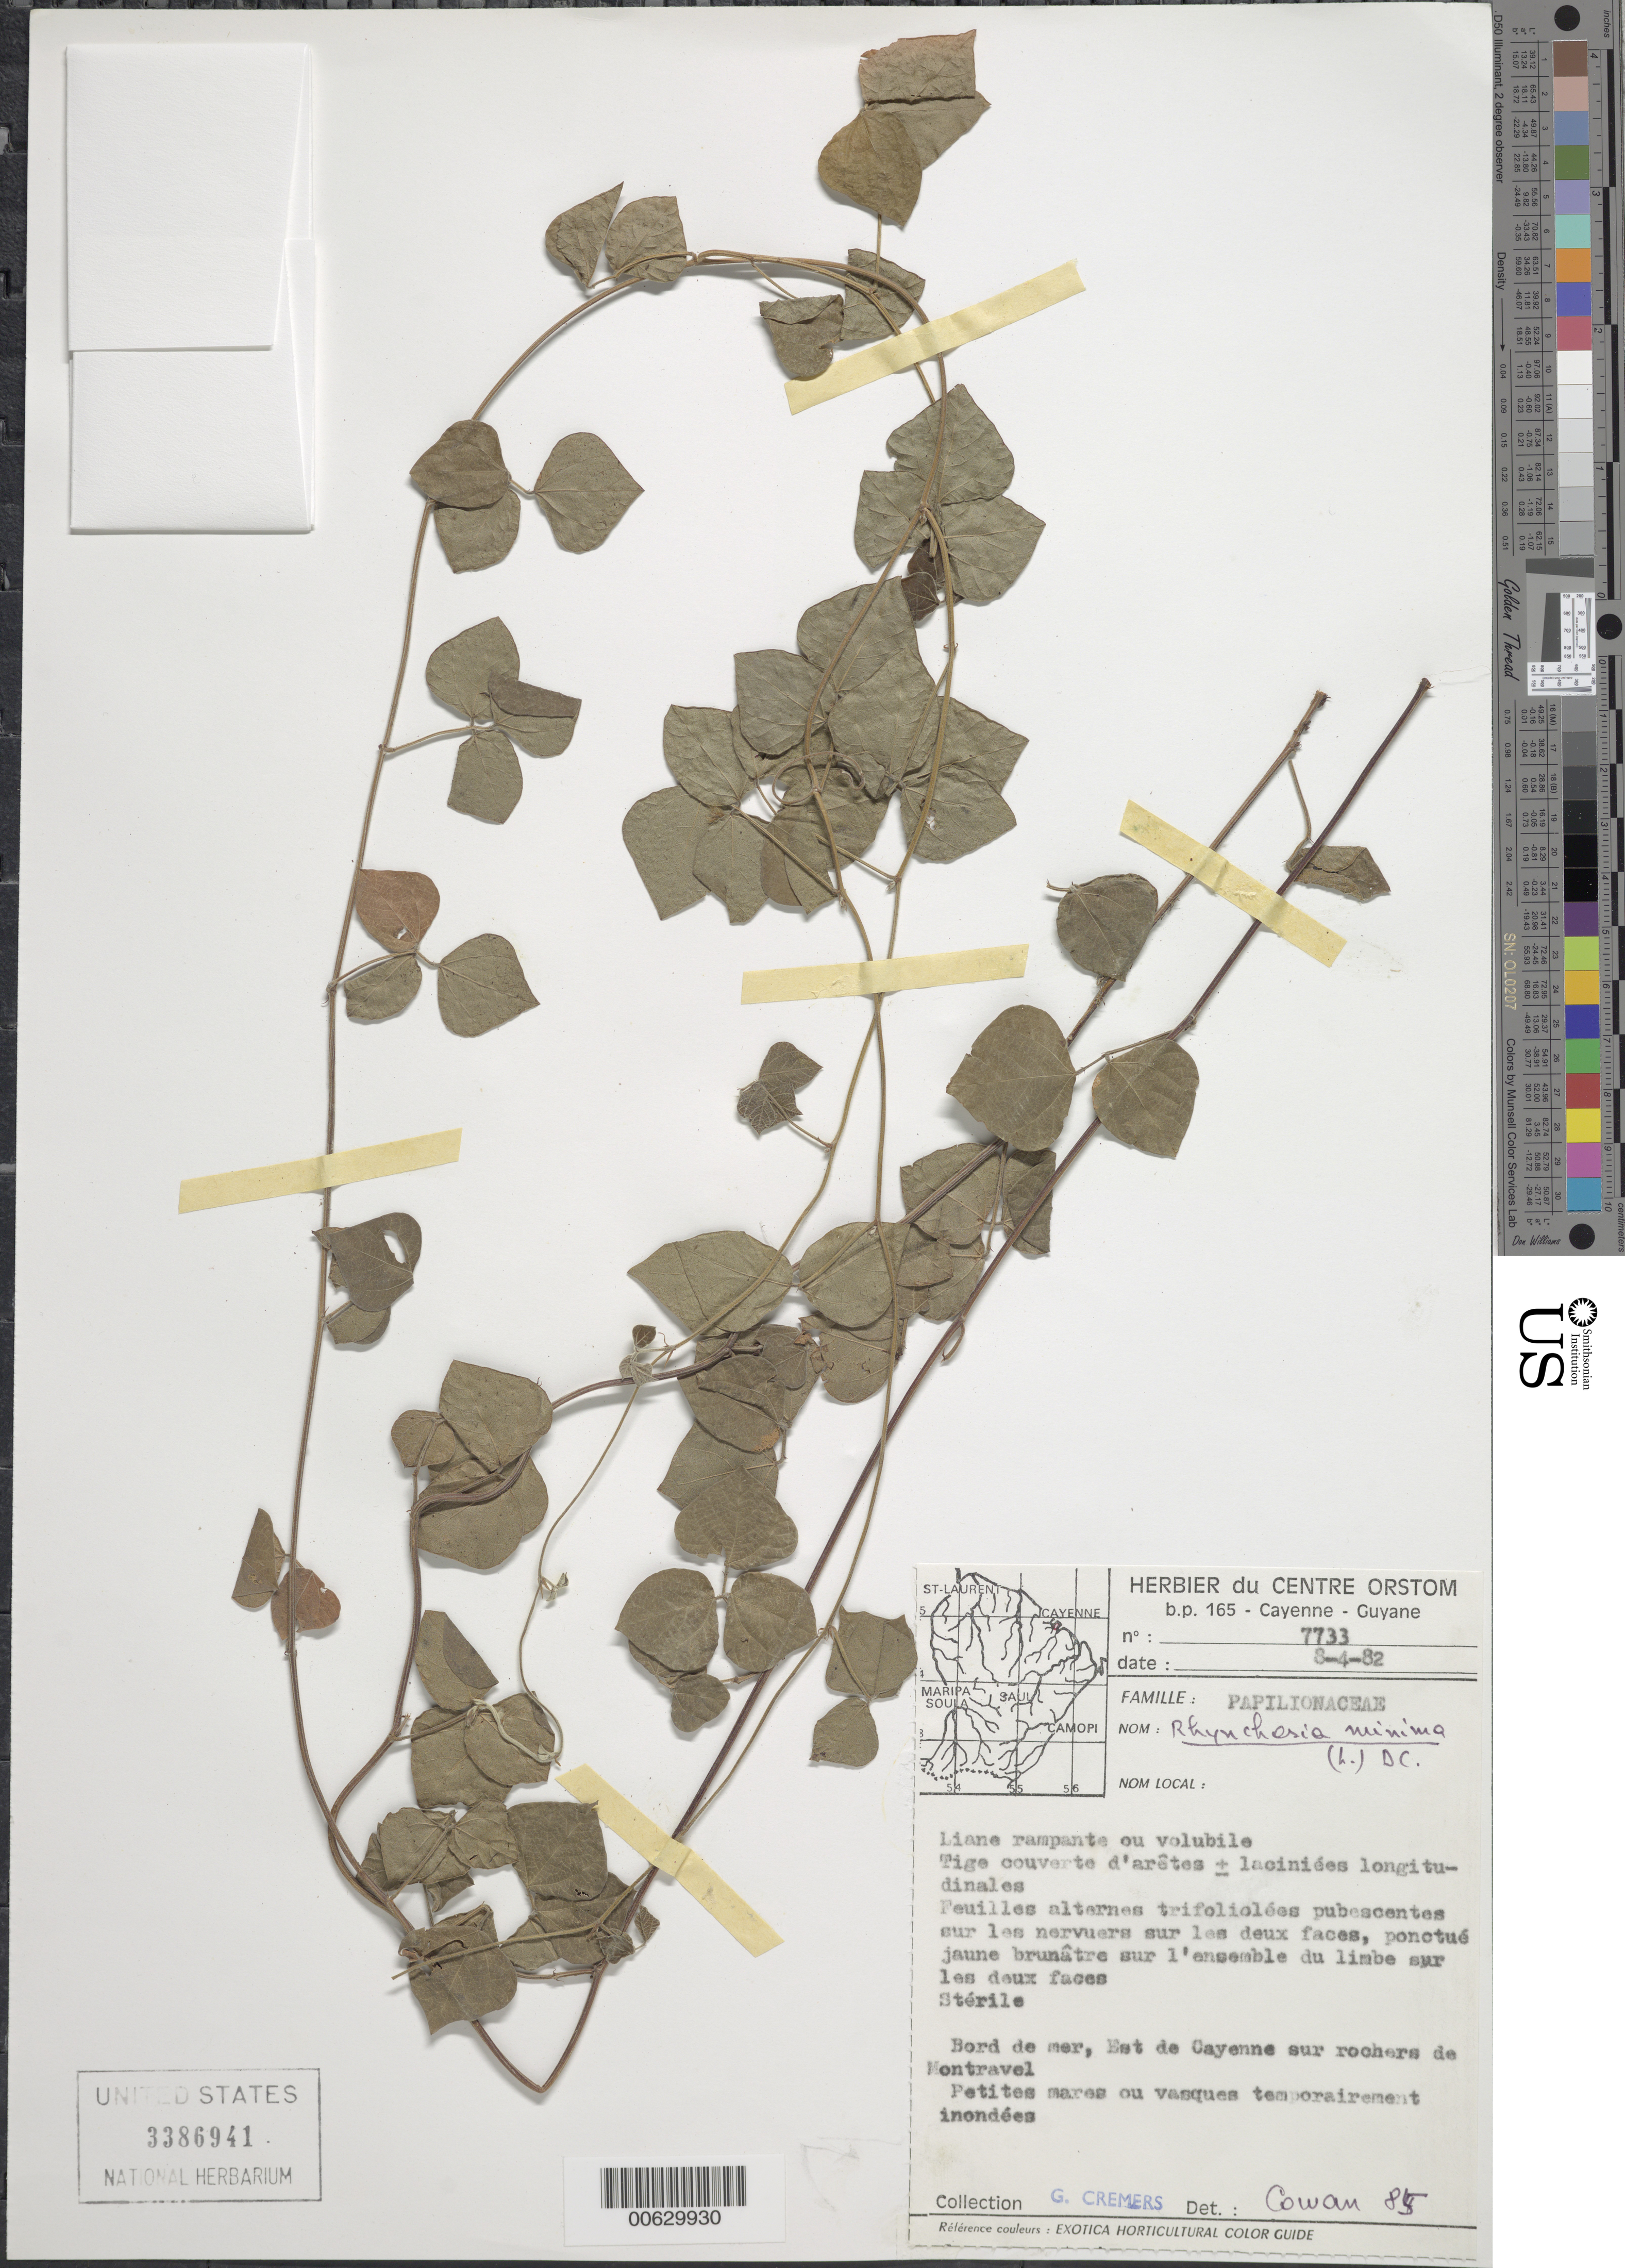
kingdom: Plantae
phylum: Tracheophyta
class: Magnoliopsida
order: Fabales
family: Fabaceae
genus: Rhynchosia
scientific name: Rhynchosia minima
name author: (L.) DC.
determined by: Cowan, R. S.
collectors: G. Cremers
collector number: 7733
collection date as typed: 8-Apr-82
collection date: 1982-04-08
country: French Guiana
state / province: Cayenne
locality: Cayenne, Est de, sur les rochers de Montravel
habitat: Seaside, on rocks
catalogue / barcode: US 3386941